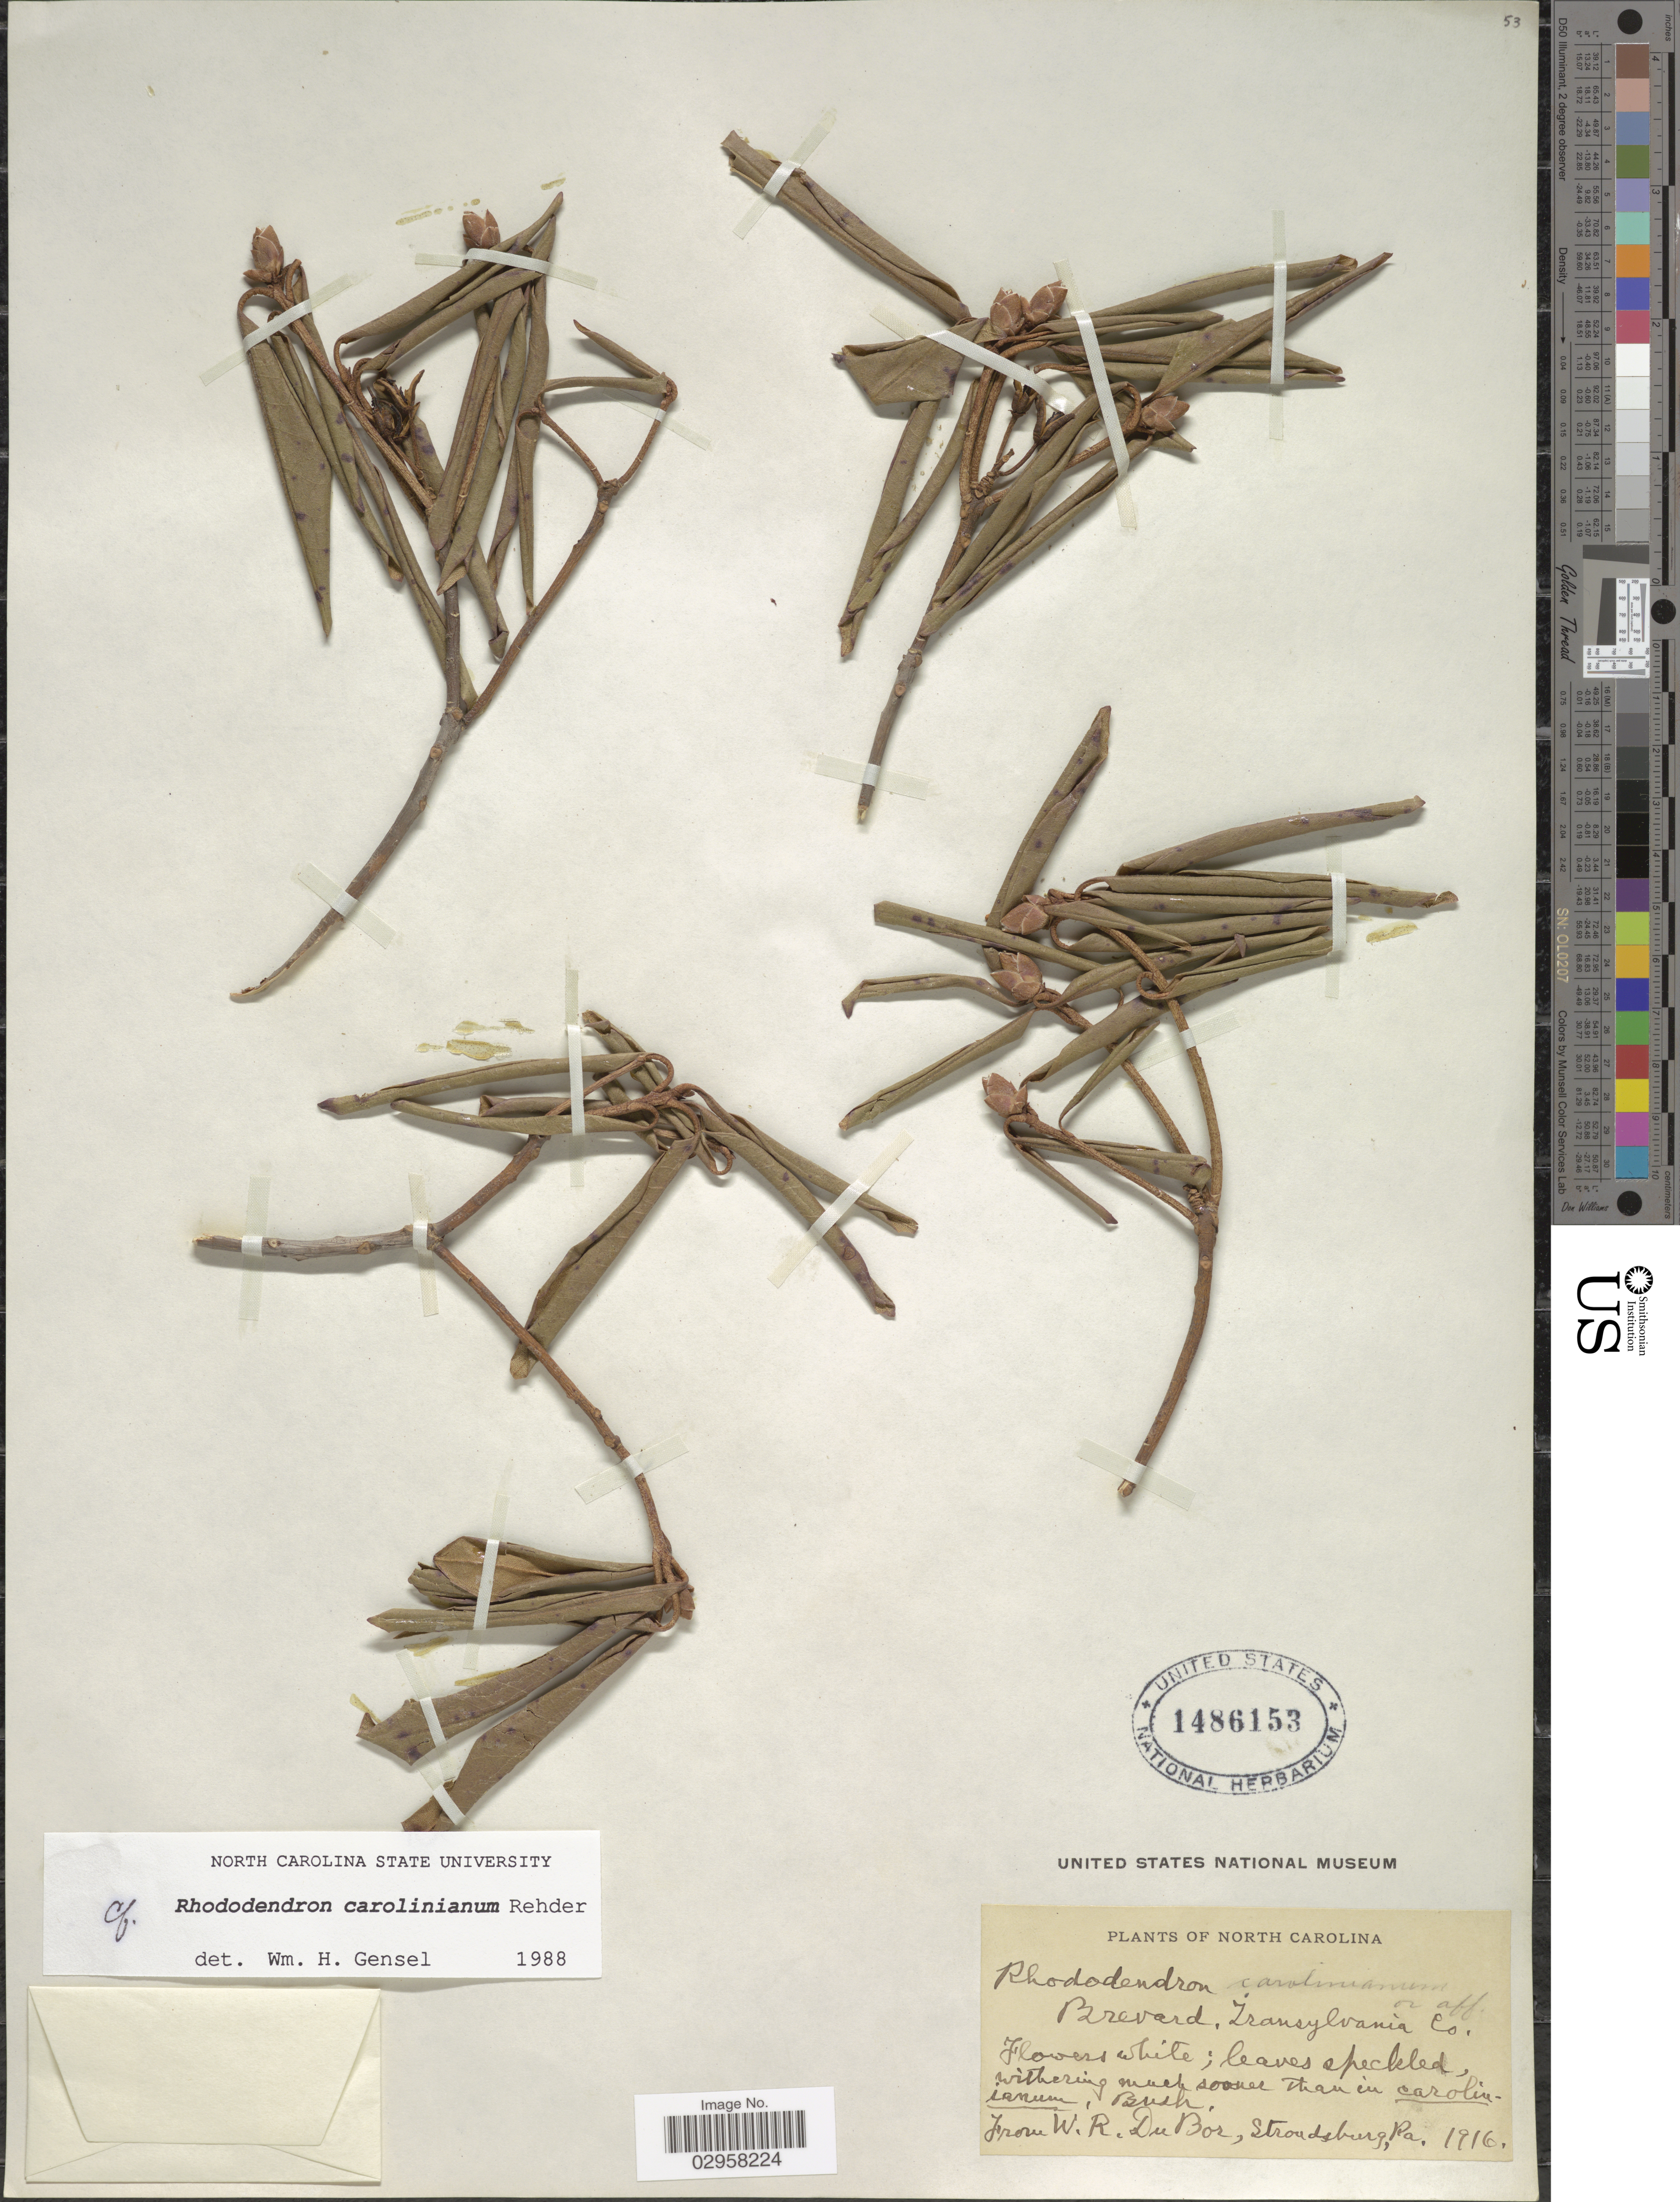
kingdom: Plantae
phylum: Tracheophyta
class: Magnoliopsida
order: Ericales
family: Ericaceae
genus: Rhododendron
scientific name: Rhododendron carolinianum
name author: Rehder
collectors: W. Bor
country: United States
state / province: North Carolina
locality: Brevard, Transylvania Co.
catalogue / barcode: US 1486153